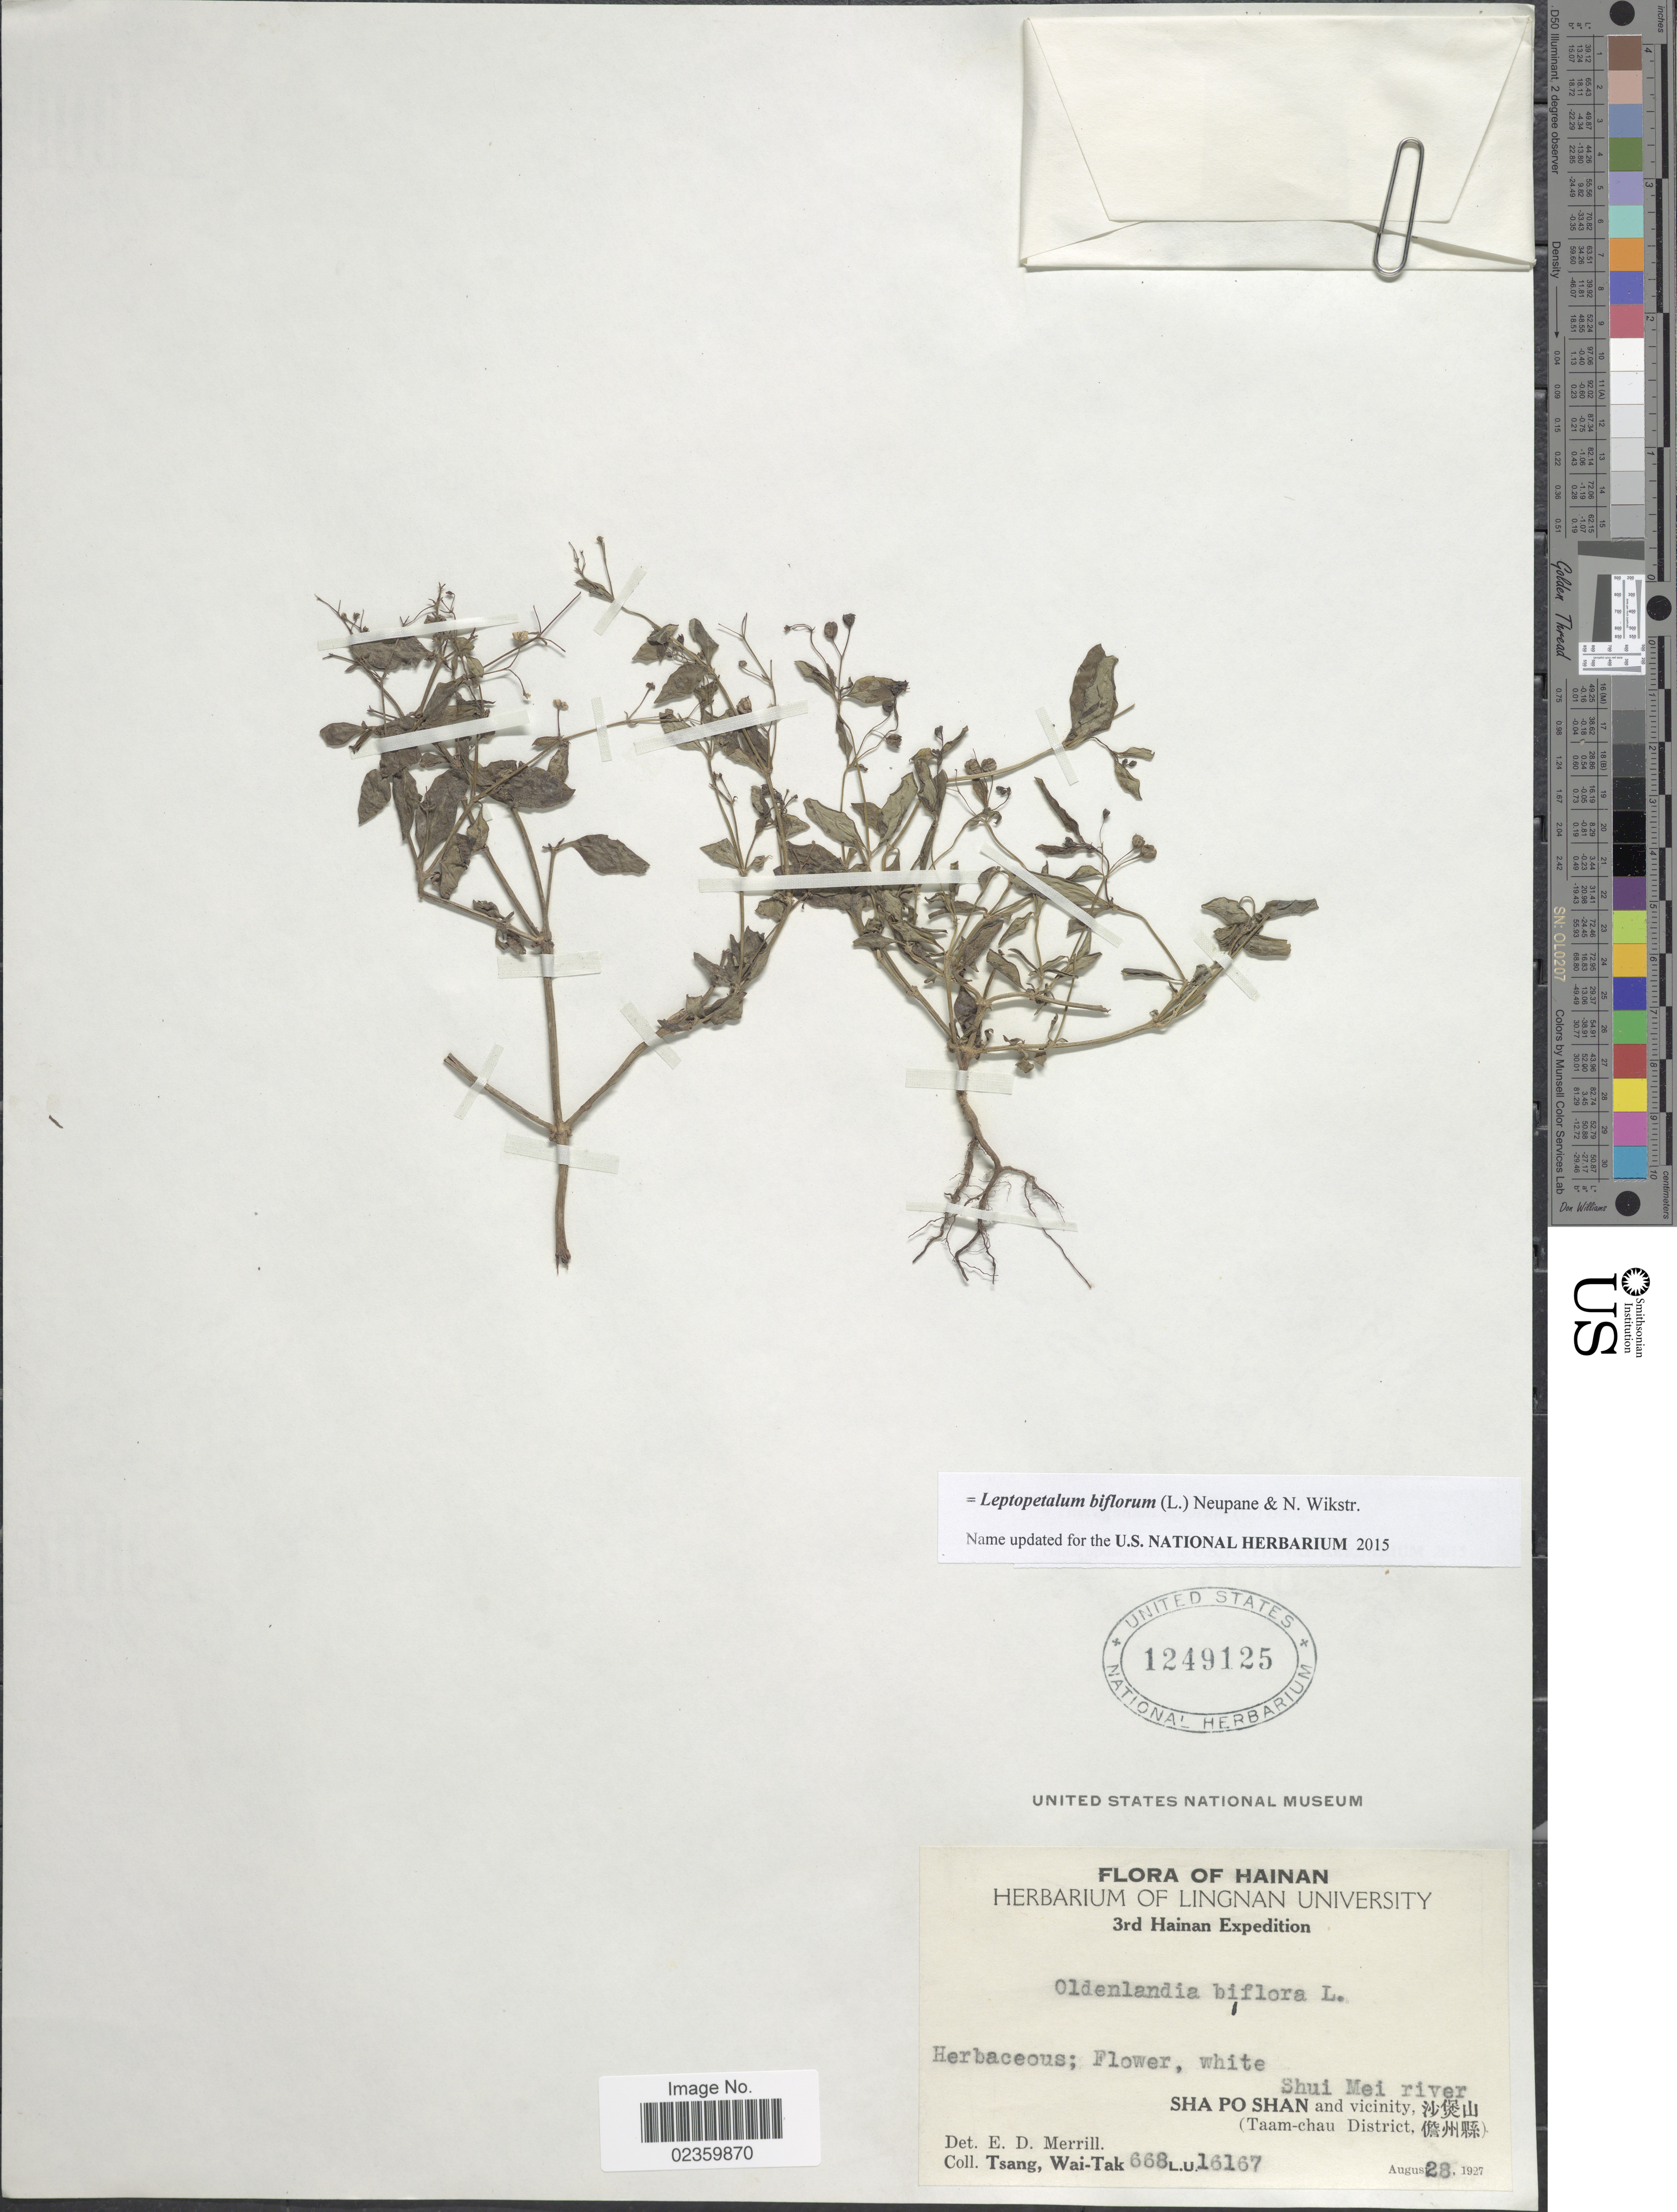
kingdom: Plantae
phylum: Tracheophyta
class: Magnoliopsida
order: Gentianales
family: Rubiaceae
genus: Leptopetalum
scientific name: Leptopetalum biflorum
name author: (L.) Neupane & N. Wikstr.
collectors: W. T. Tsang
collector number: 668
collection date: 1927-08-28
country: China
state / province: Hainan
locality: Shui Mei river, Sha Po Shan and vicinity (Taam chau District)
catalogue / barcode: US 1249125